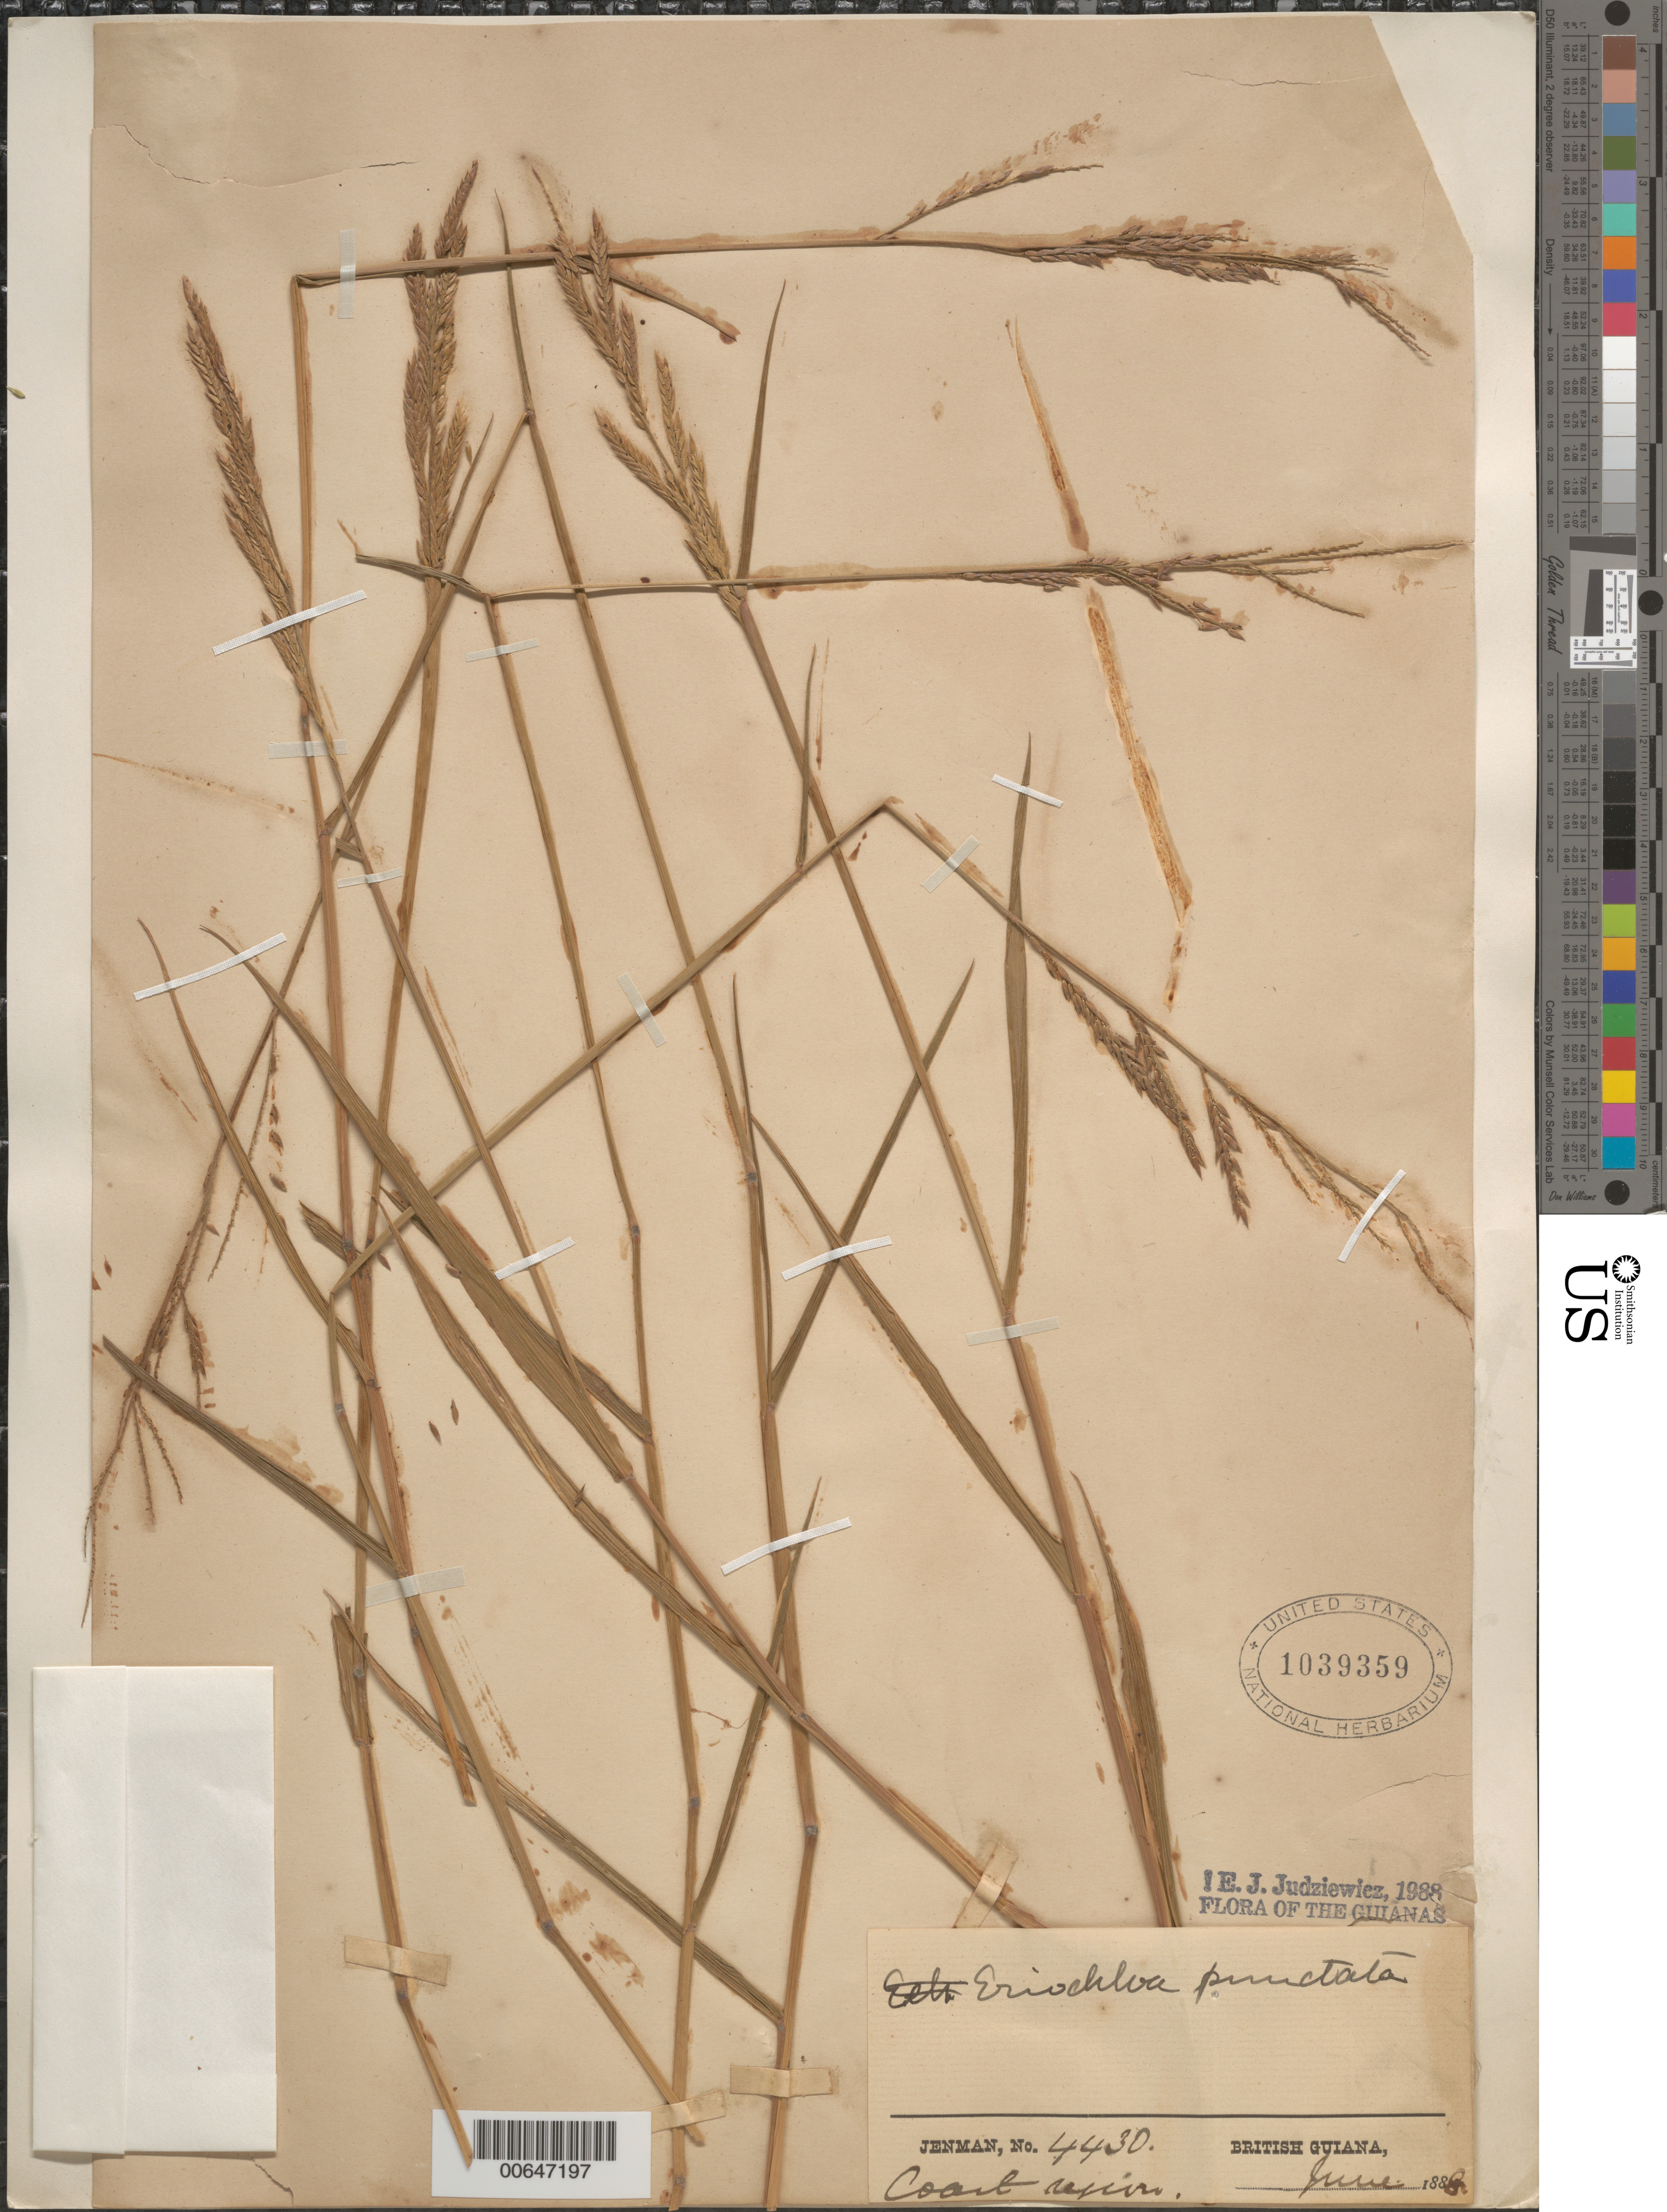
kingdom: Plantae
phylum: Tracheophyta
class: Liliopsida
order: Poales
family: Poaceae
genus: Eriochloa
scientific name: Eriochloa punctata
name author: (L.) Desv. ex Ham.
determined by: Judziewicz, E. J.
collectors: G. S. Jenman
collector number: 4430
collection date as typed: June 1888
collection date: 1888-06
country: Guyana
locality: Coast Region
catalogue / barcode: US 1039359